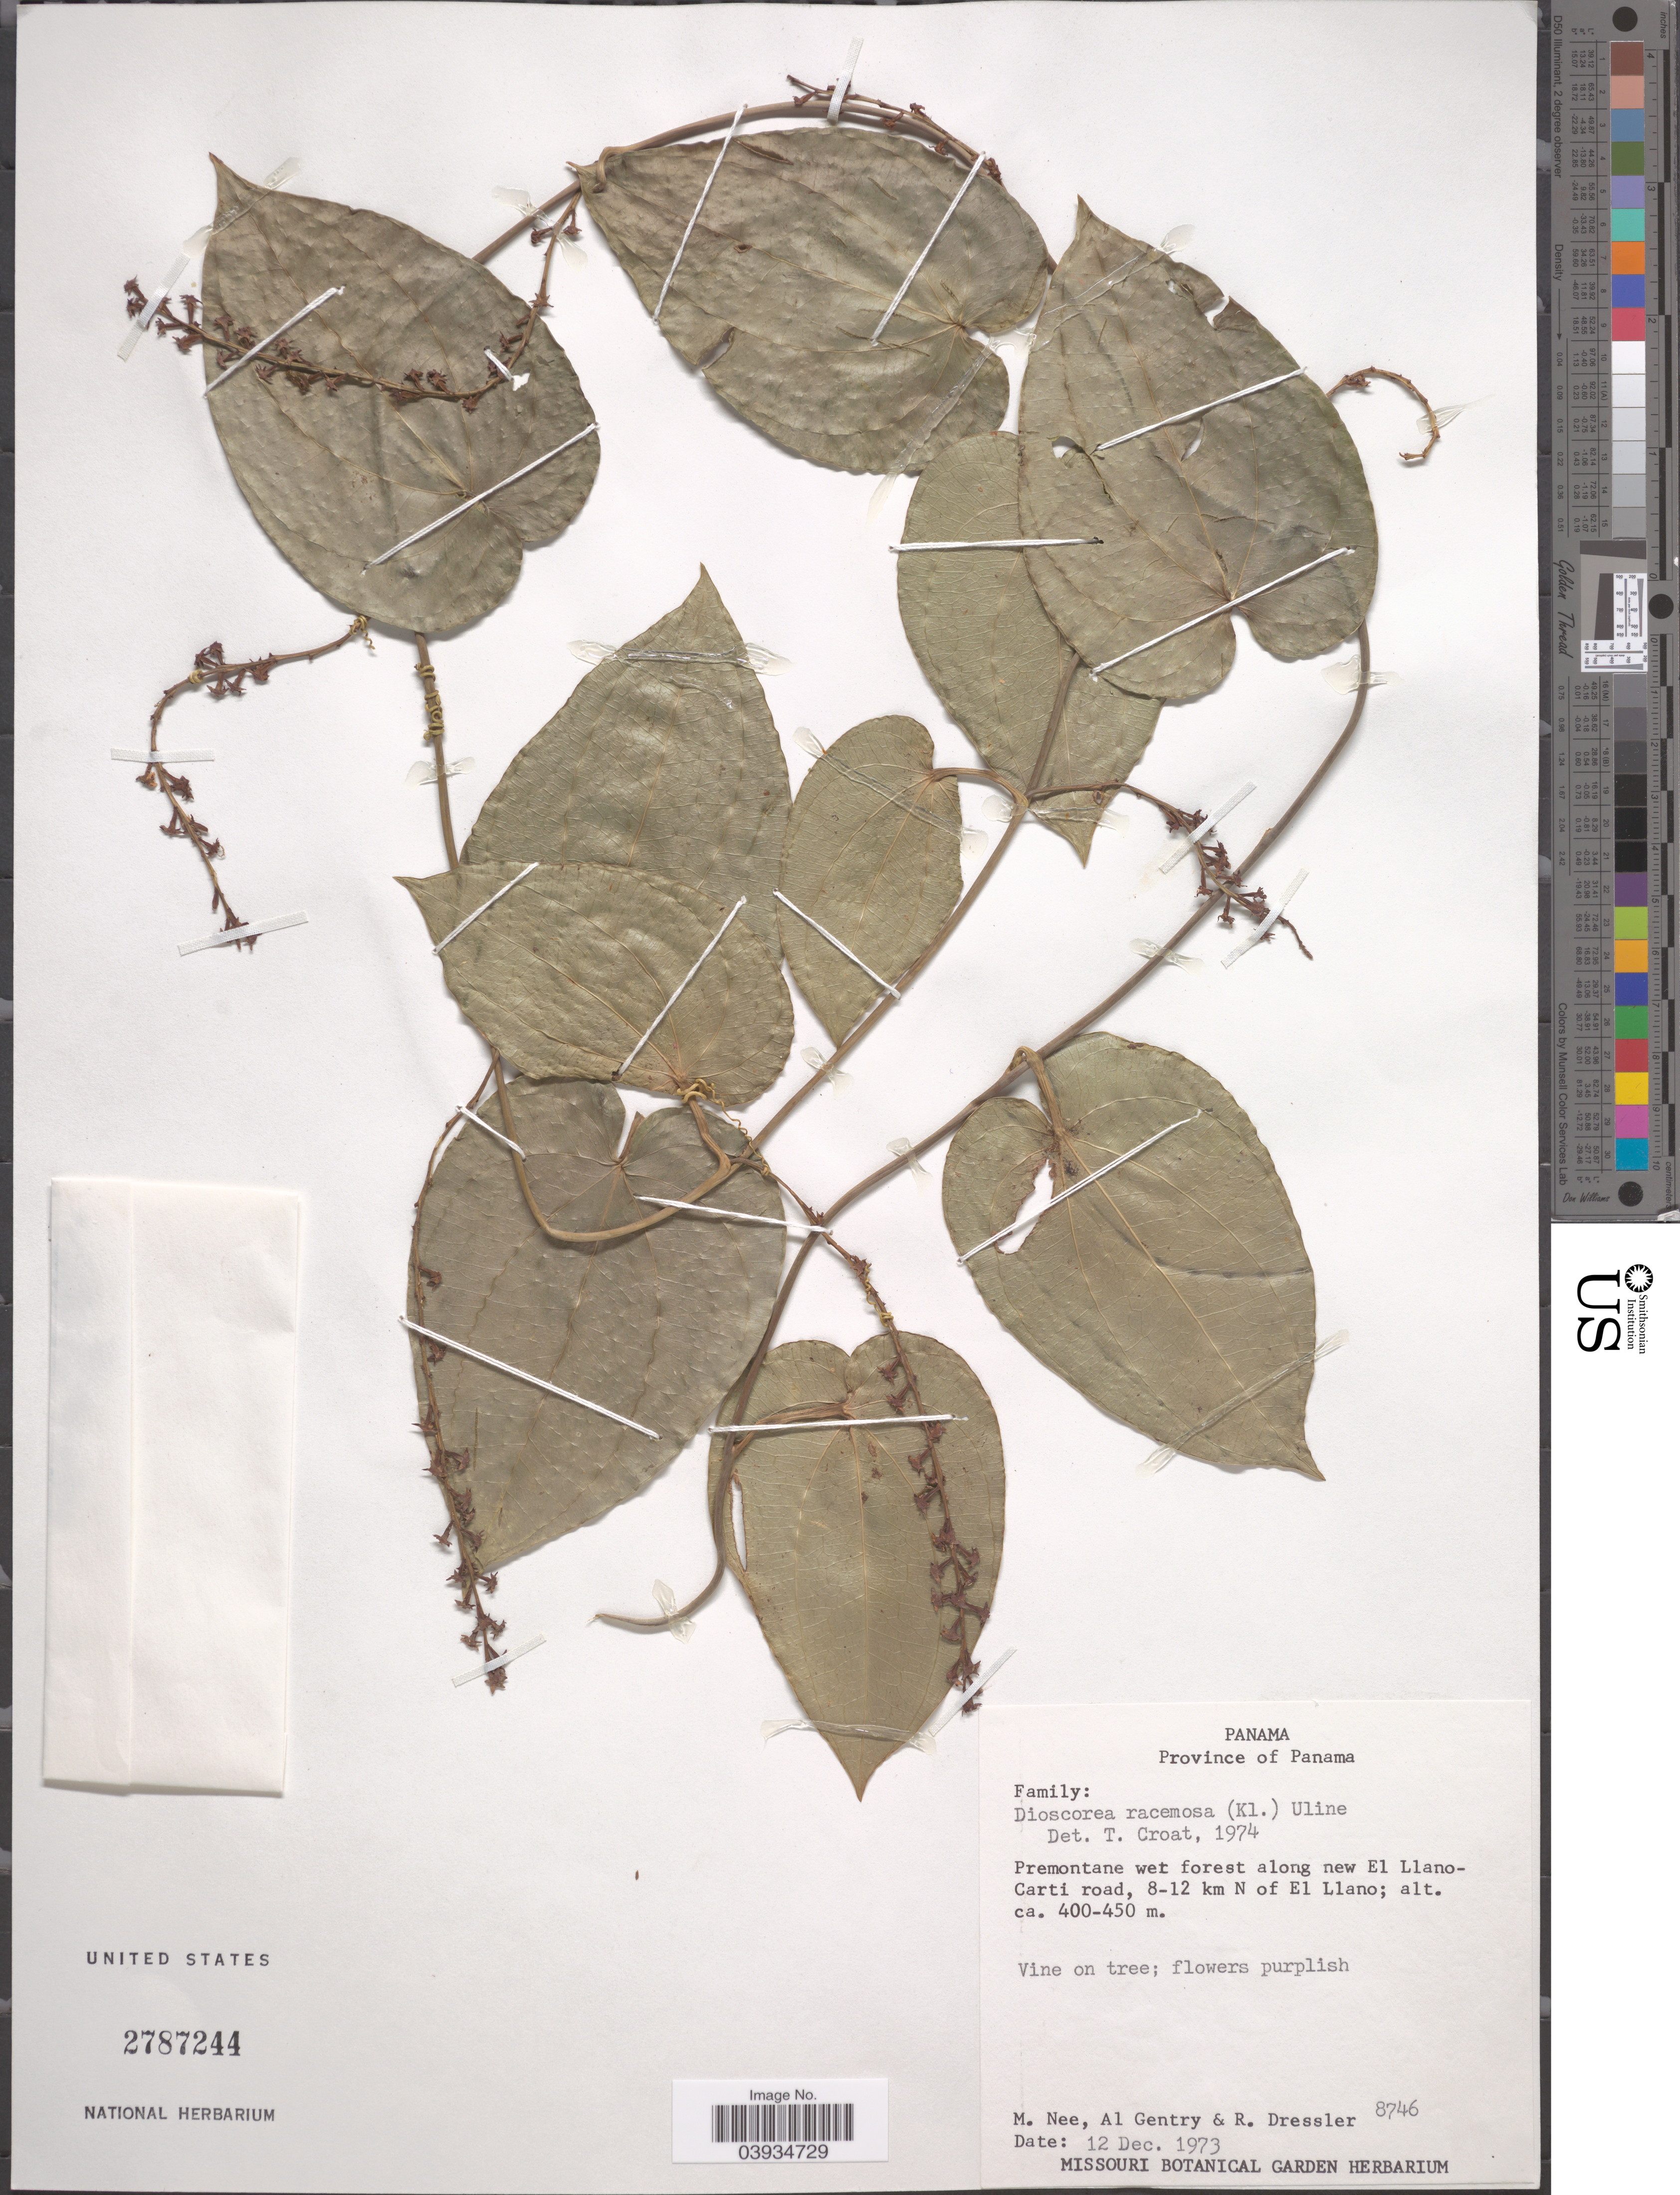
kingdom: Plantae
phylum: Tracheophyta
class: Liliopsida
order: Dioscoreales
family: Dioscoreaceae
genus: Dioscorea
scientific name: Dioscorea racemosa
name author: Rusby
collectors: M. Nee, A. H. Gentry & R. Dressler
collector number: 8746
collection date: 1973-12-12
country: Panama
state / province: Panamá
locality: Along new El Llano-Carti road, 8-12 km N of El Llano.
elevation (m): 400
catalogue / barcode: US 2787244